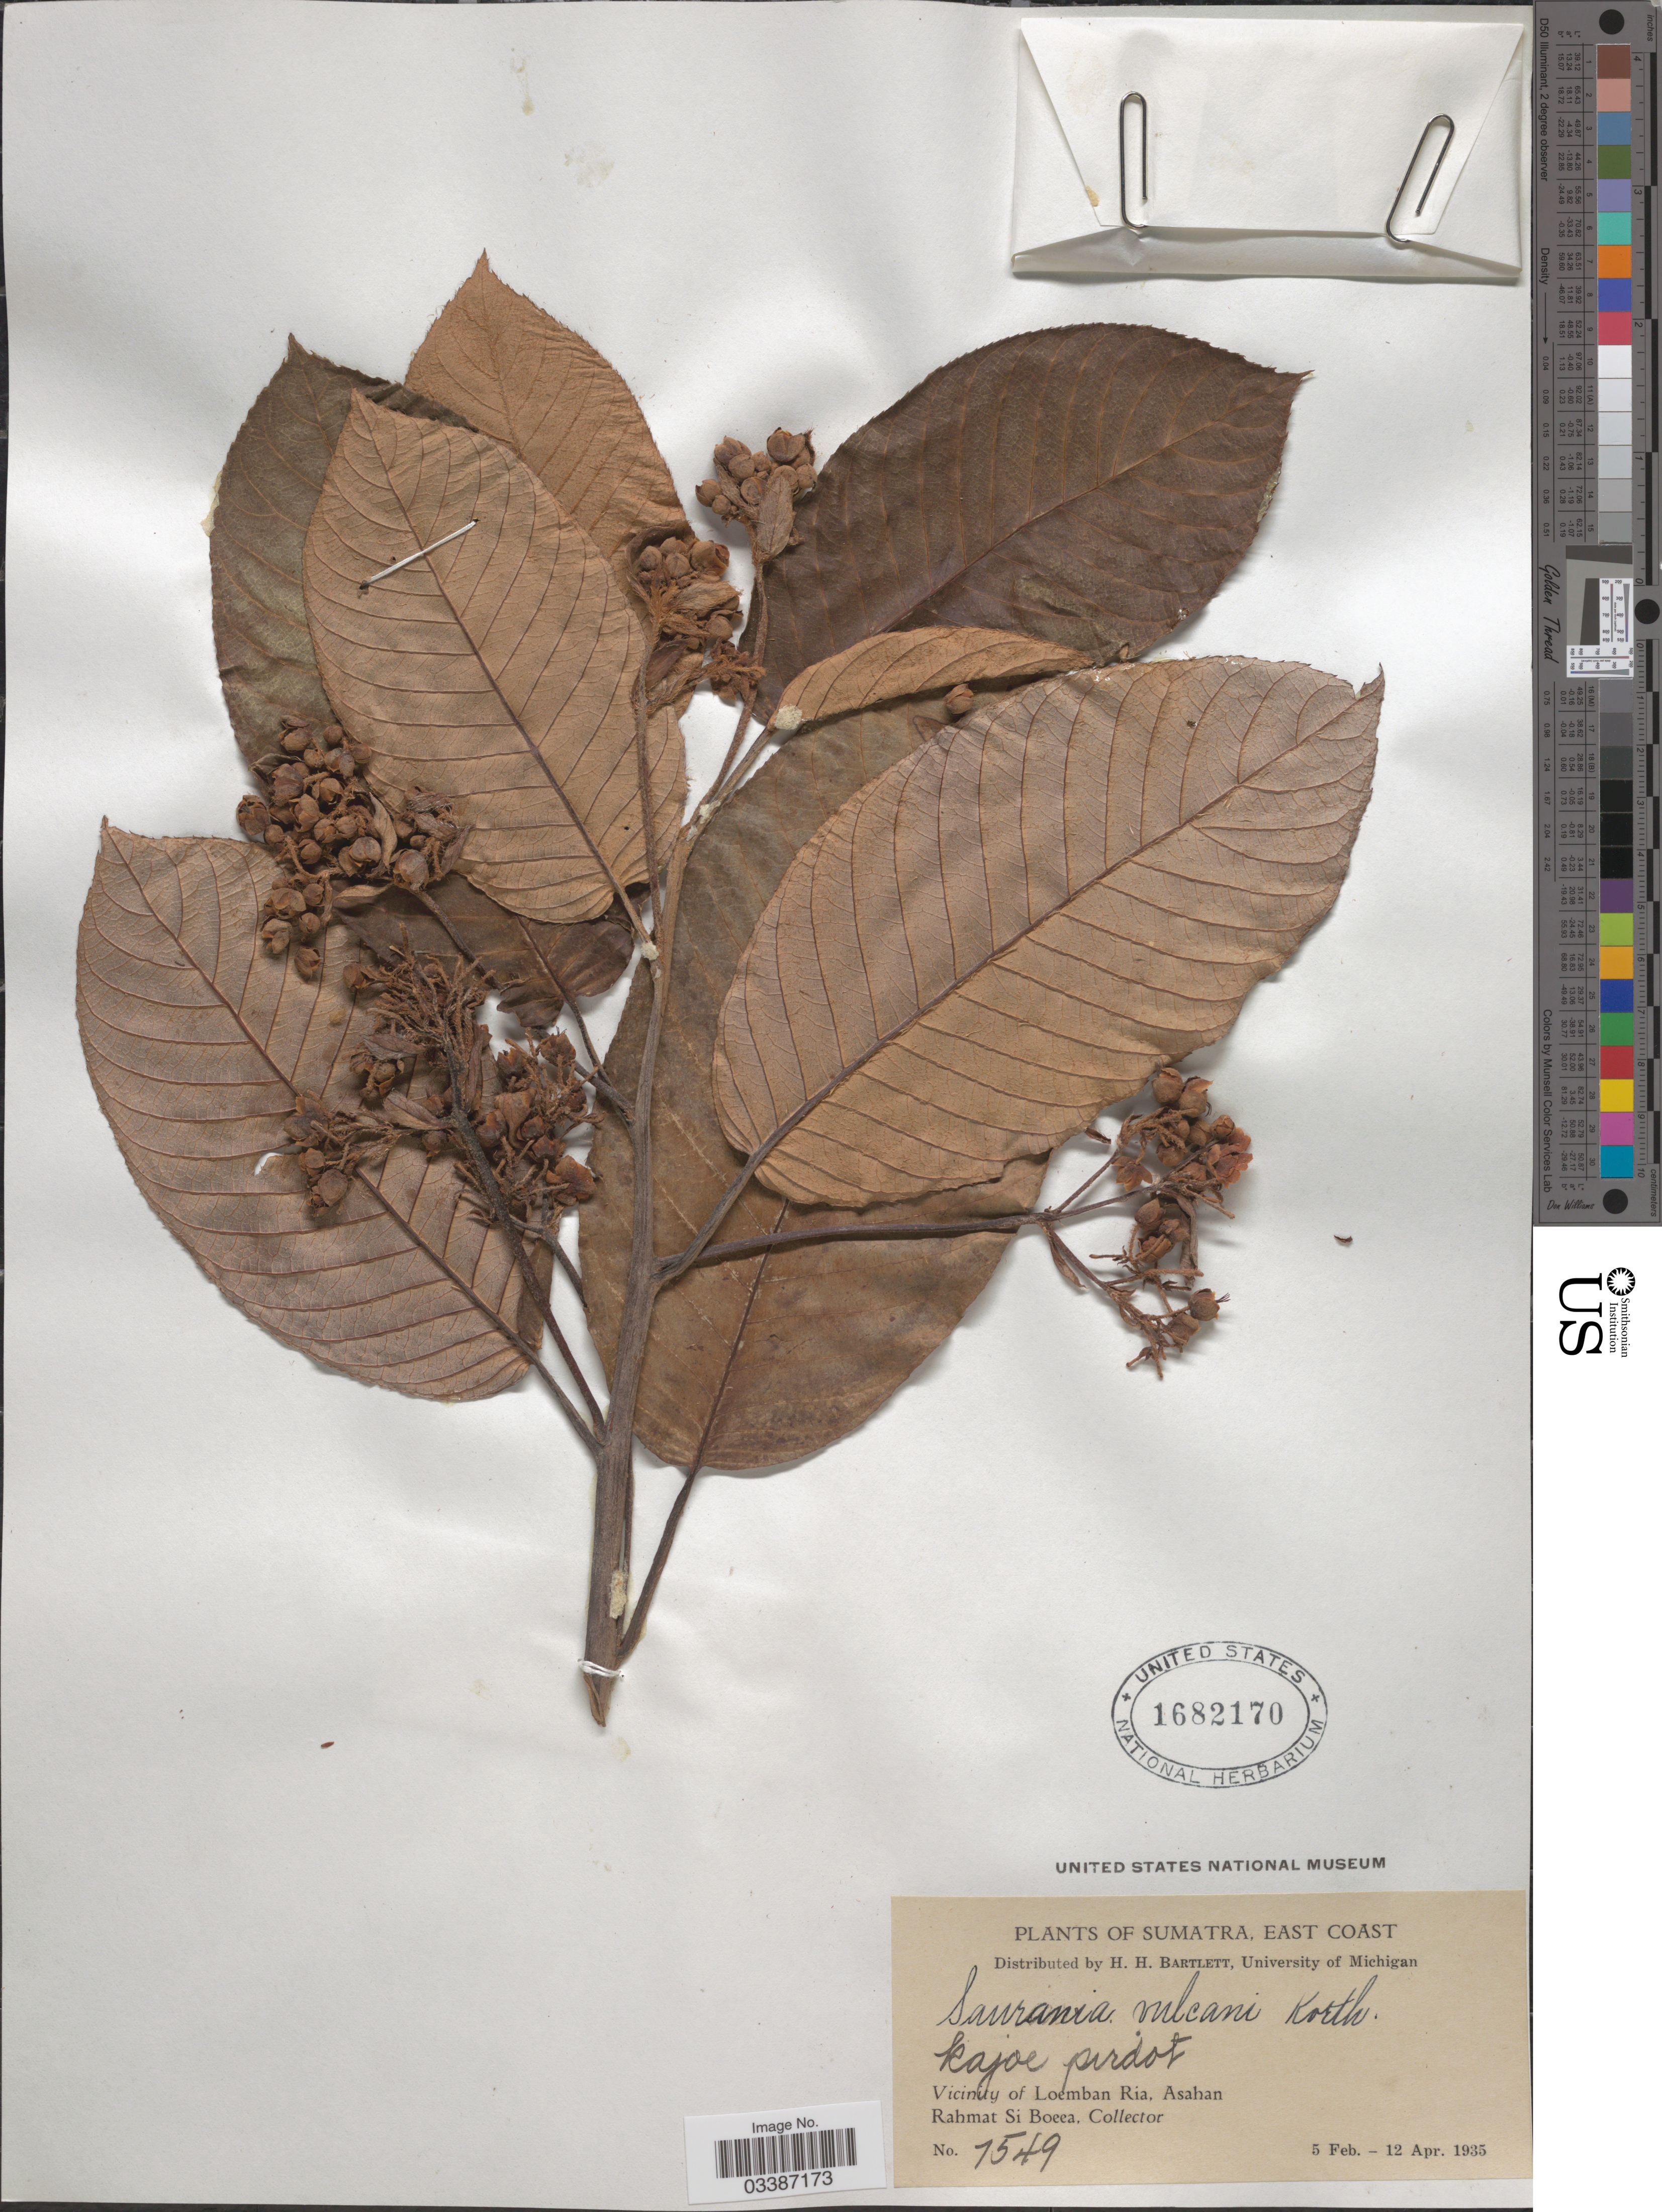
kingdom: Plantae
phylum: Tracheophyta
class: Magnoliopsida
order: Ericales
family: Actinidiaceae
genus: Saurauia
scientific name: Saurauia vulcani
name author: Korth.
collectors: Rahmat Si Boeea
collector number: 1549*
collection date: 1935-02-05/1935-04-12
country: Indonesia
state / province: Sumatra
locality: East Coast. Vicinity of Loemban Ria, Asahan.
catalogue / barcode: US 1682170